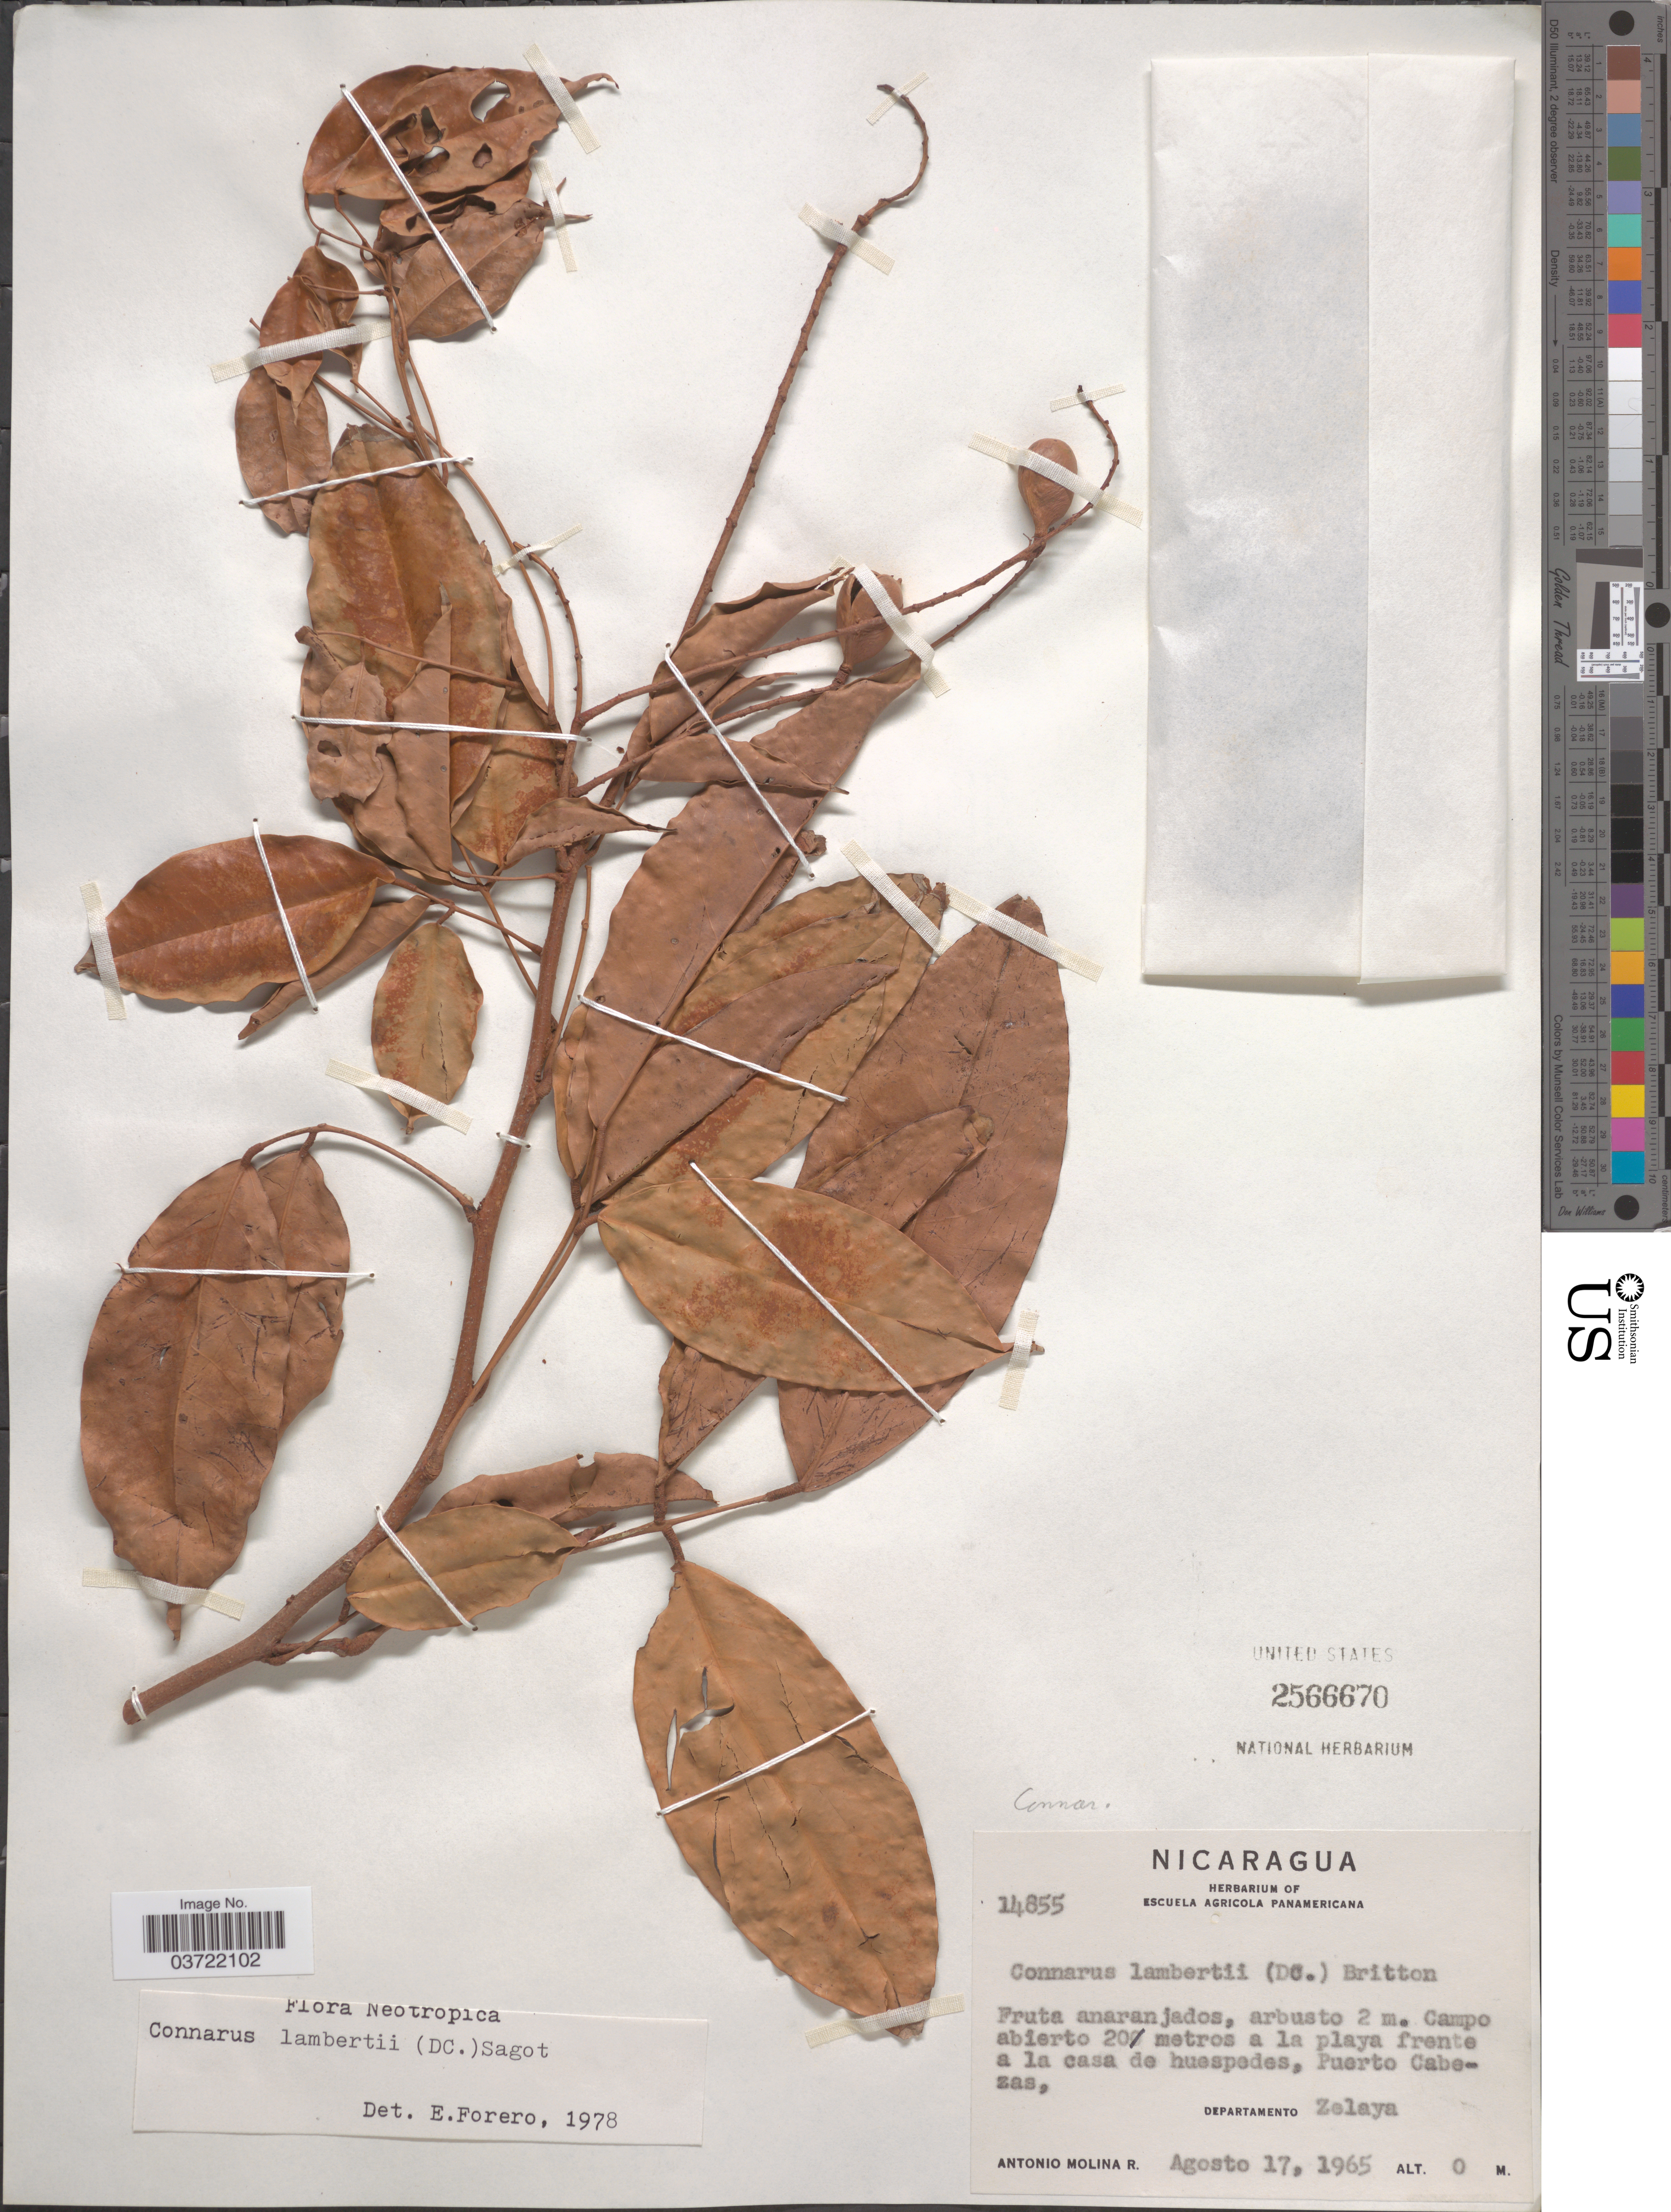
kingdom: Plantae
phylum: Tracheophyta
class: Magnoliopsida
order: Oxalidales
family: Connaraceae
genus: Connarus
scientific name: Connarus lambertii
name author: (DC.) Sagot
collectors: A. Molina R.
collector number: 14855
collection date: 1965-08-17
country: Nicaragua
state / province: Atlántico Norte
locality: Campo abierto 20 metros a la playa frente a la casa de huespedes, Puerto Cabezas, Departamento Zelaya.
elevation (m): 0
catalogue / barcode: US 2566670